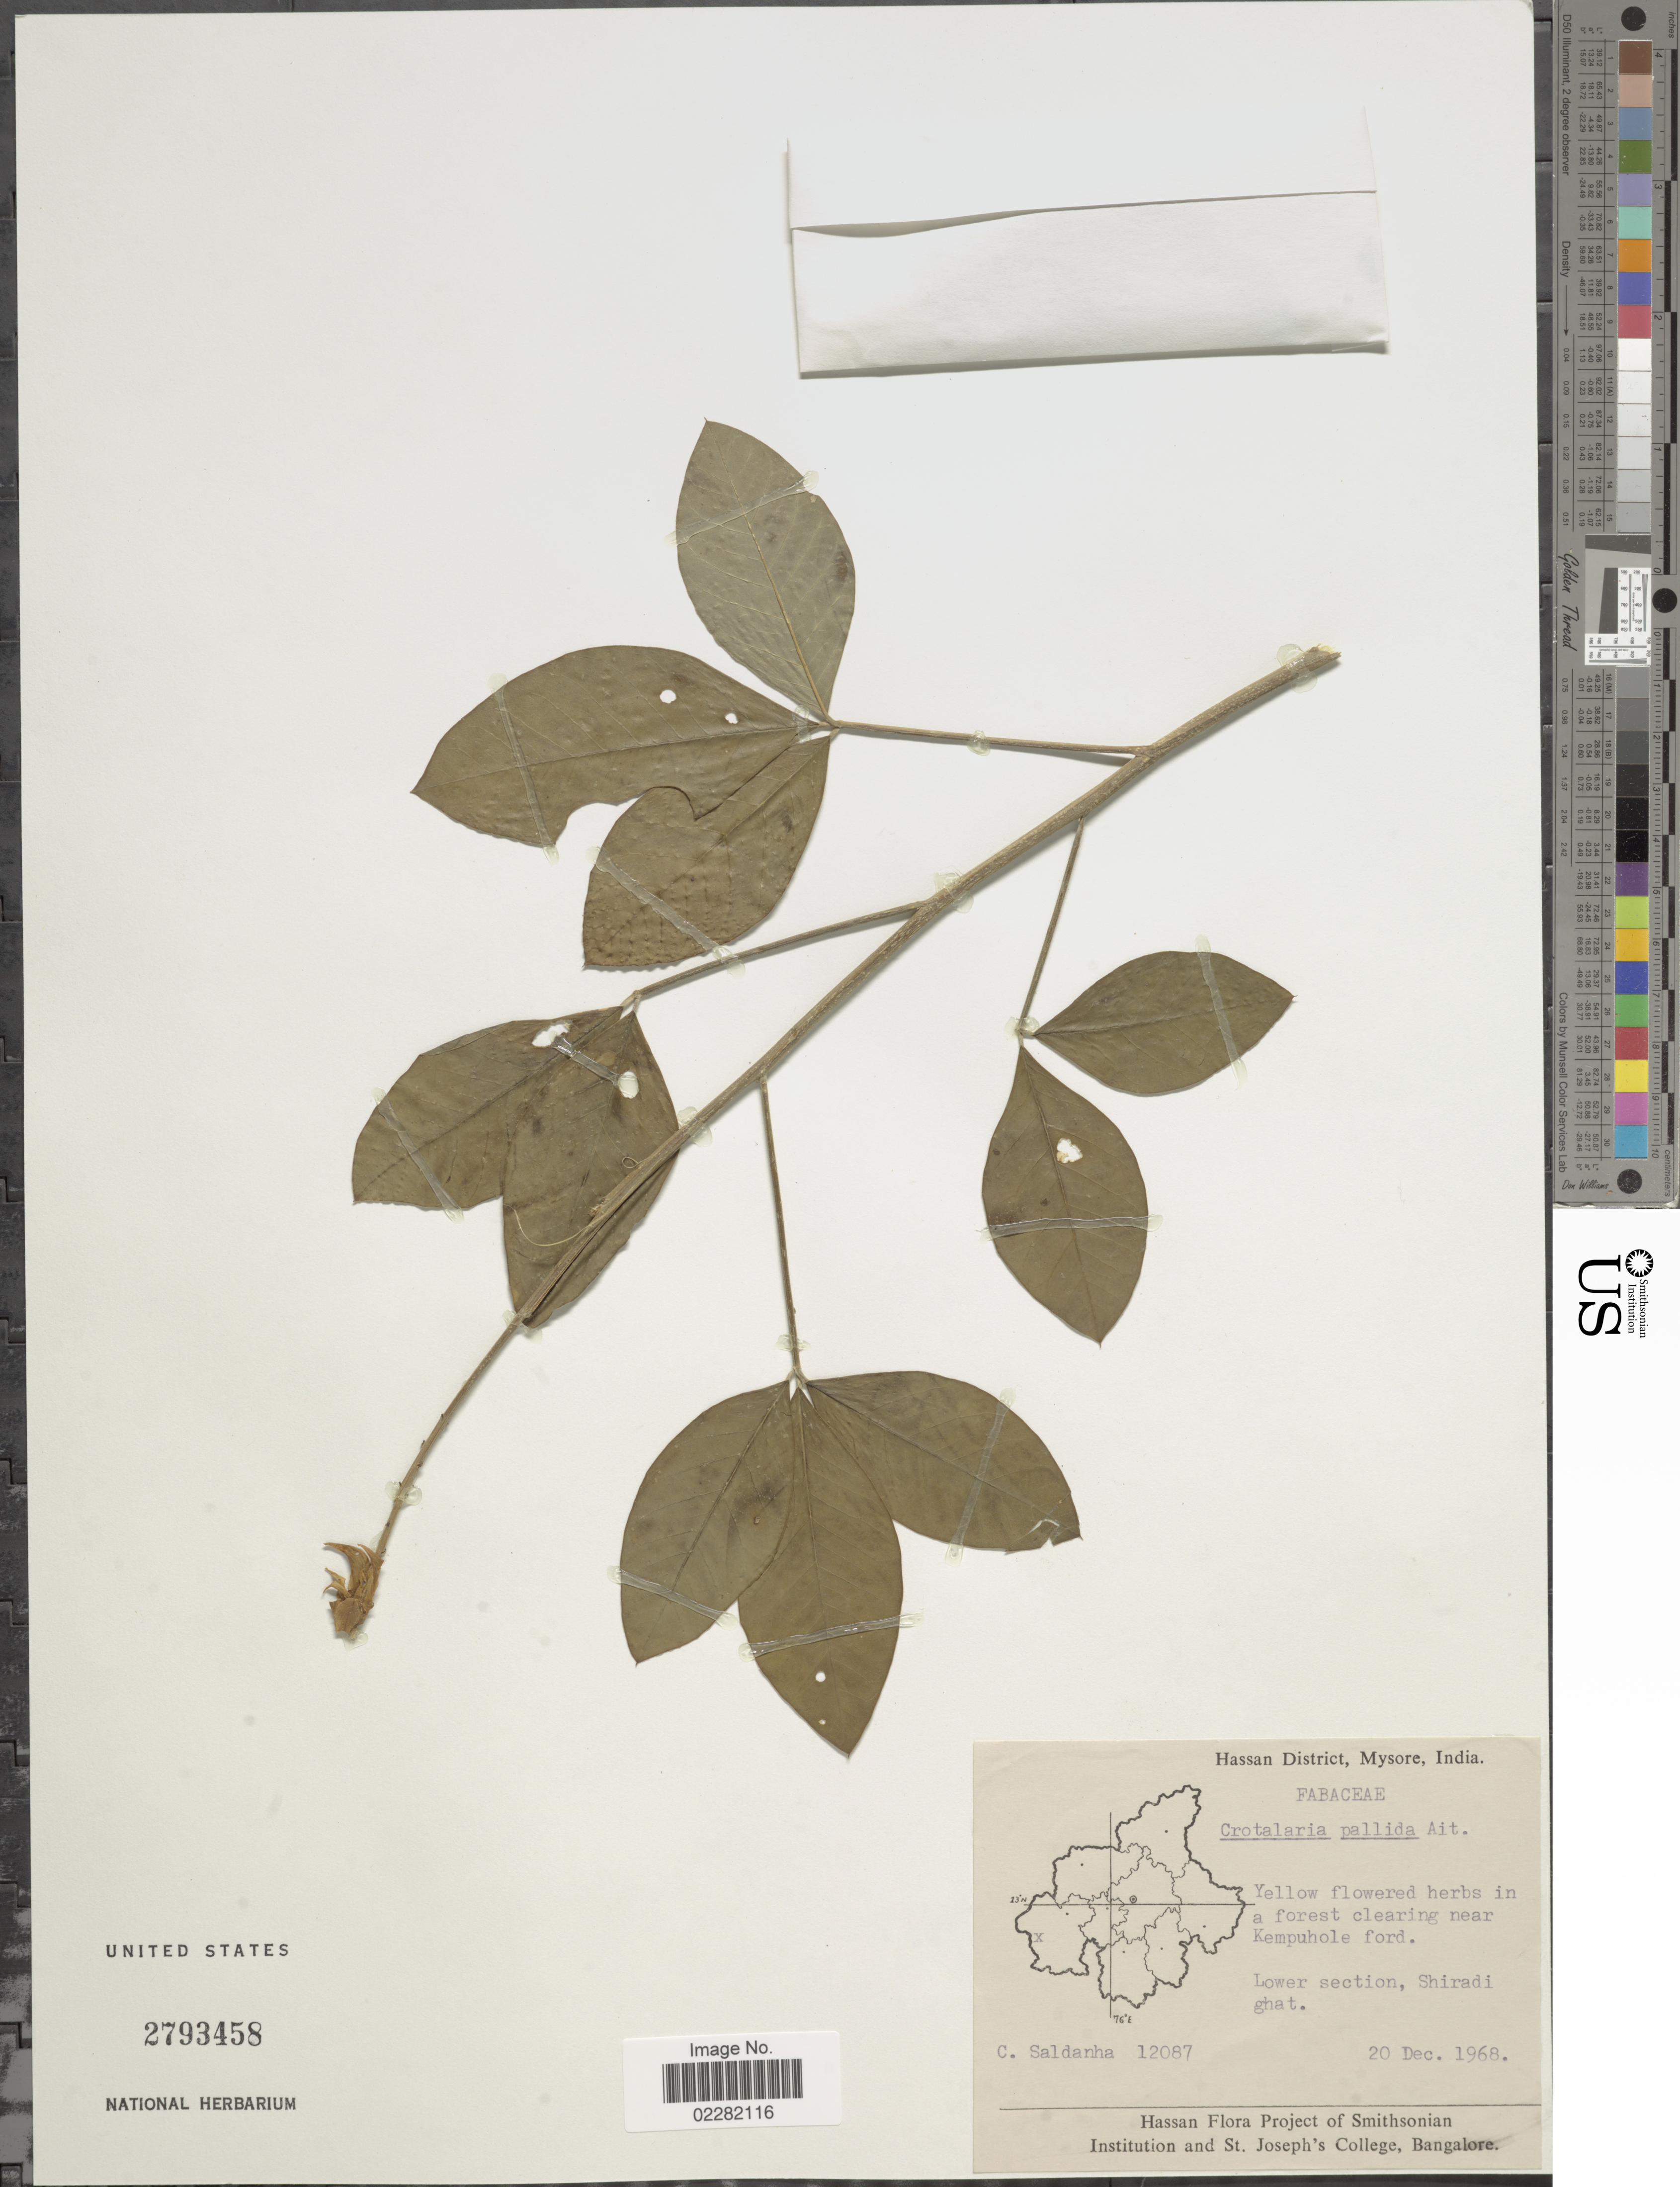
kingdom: Plantae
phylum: Tracheophyta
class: Magnoliopsida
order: Fabales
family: Fabaceae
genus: Crotalaria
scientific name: Crotalaria pallida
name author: Aiton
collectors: C. Saldanha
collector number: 12087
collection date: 1968-12-20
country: India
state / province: Karnataka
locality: Hassan District, Mysore, Lower Section, Shiradi ghat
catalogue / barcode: US 2793458